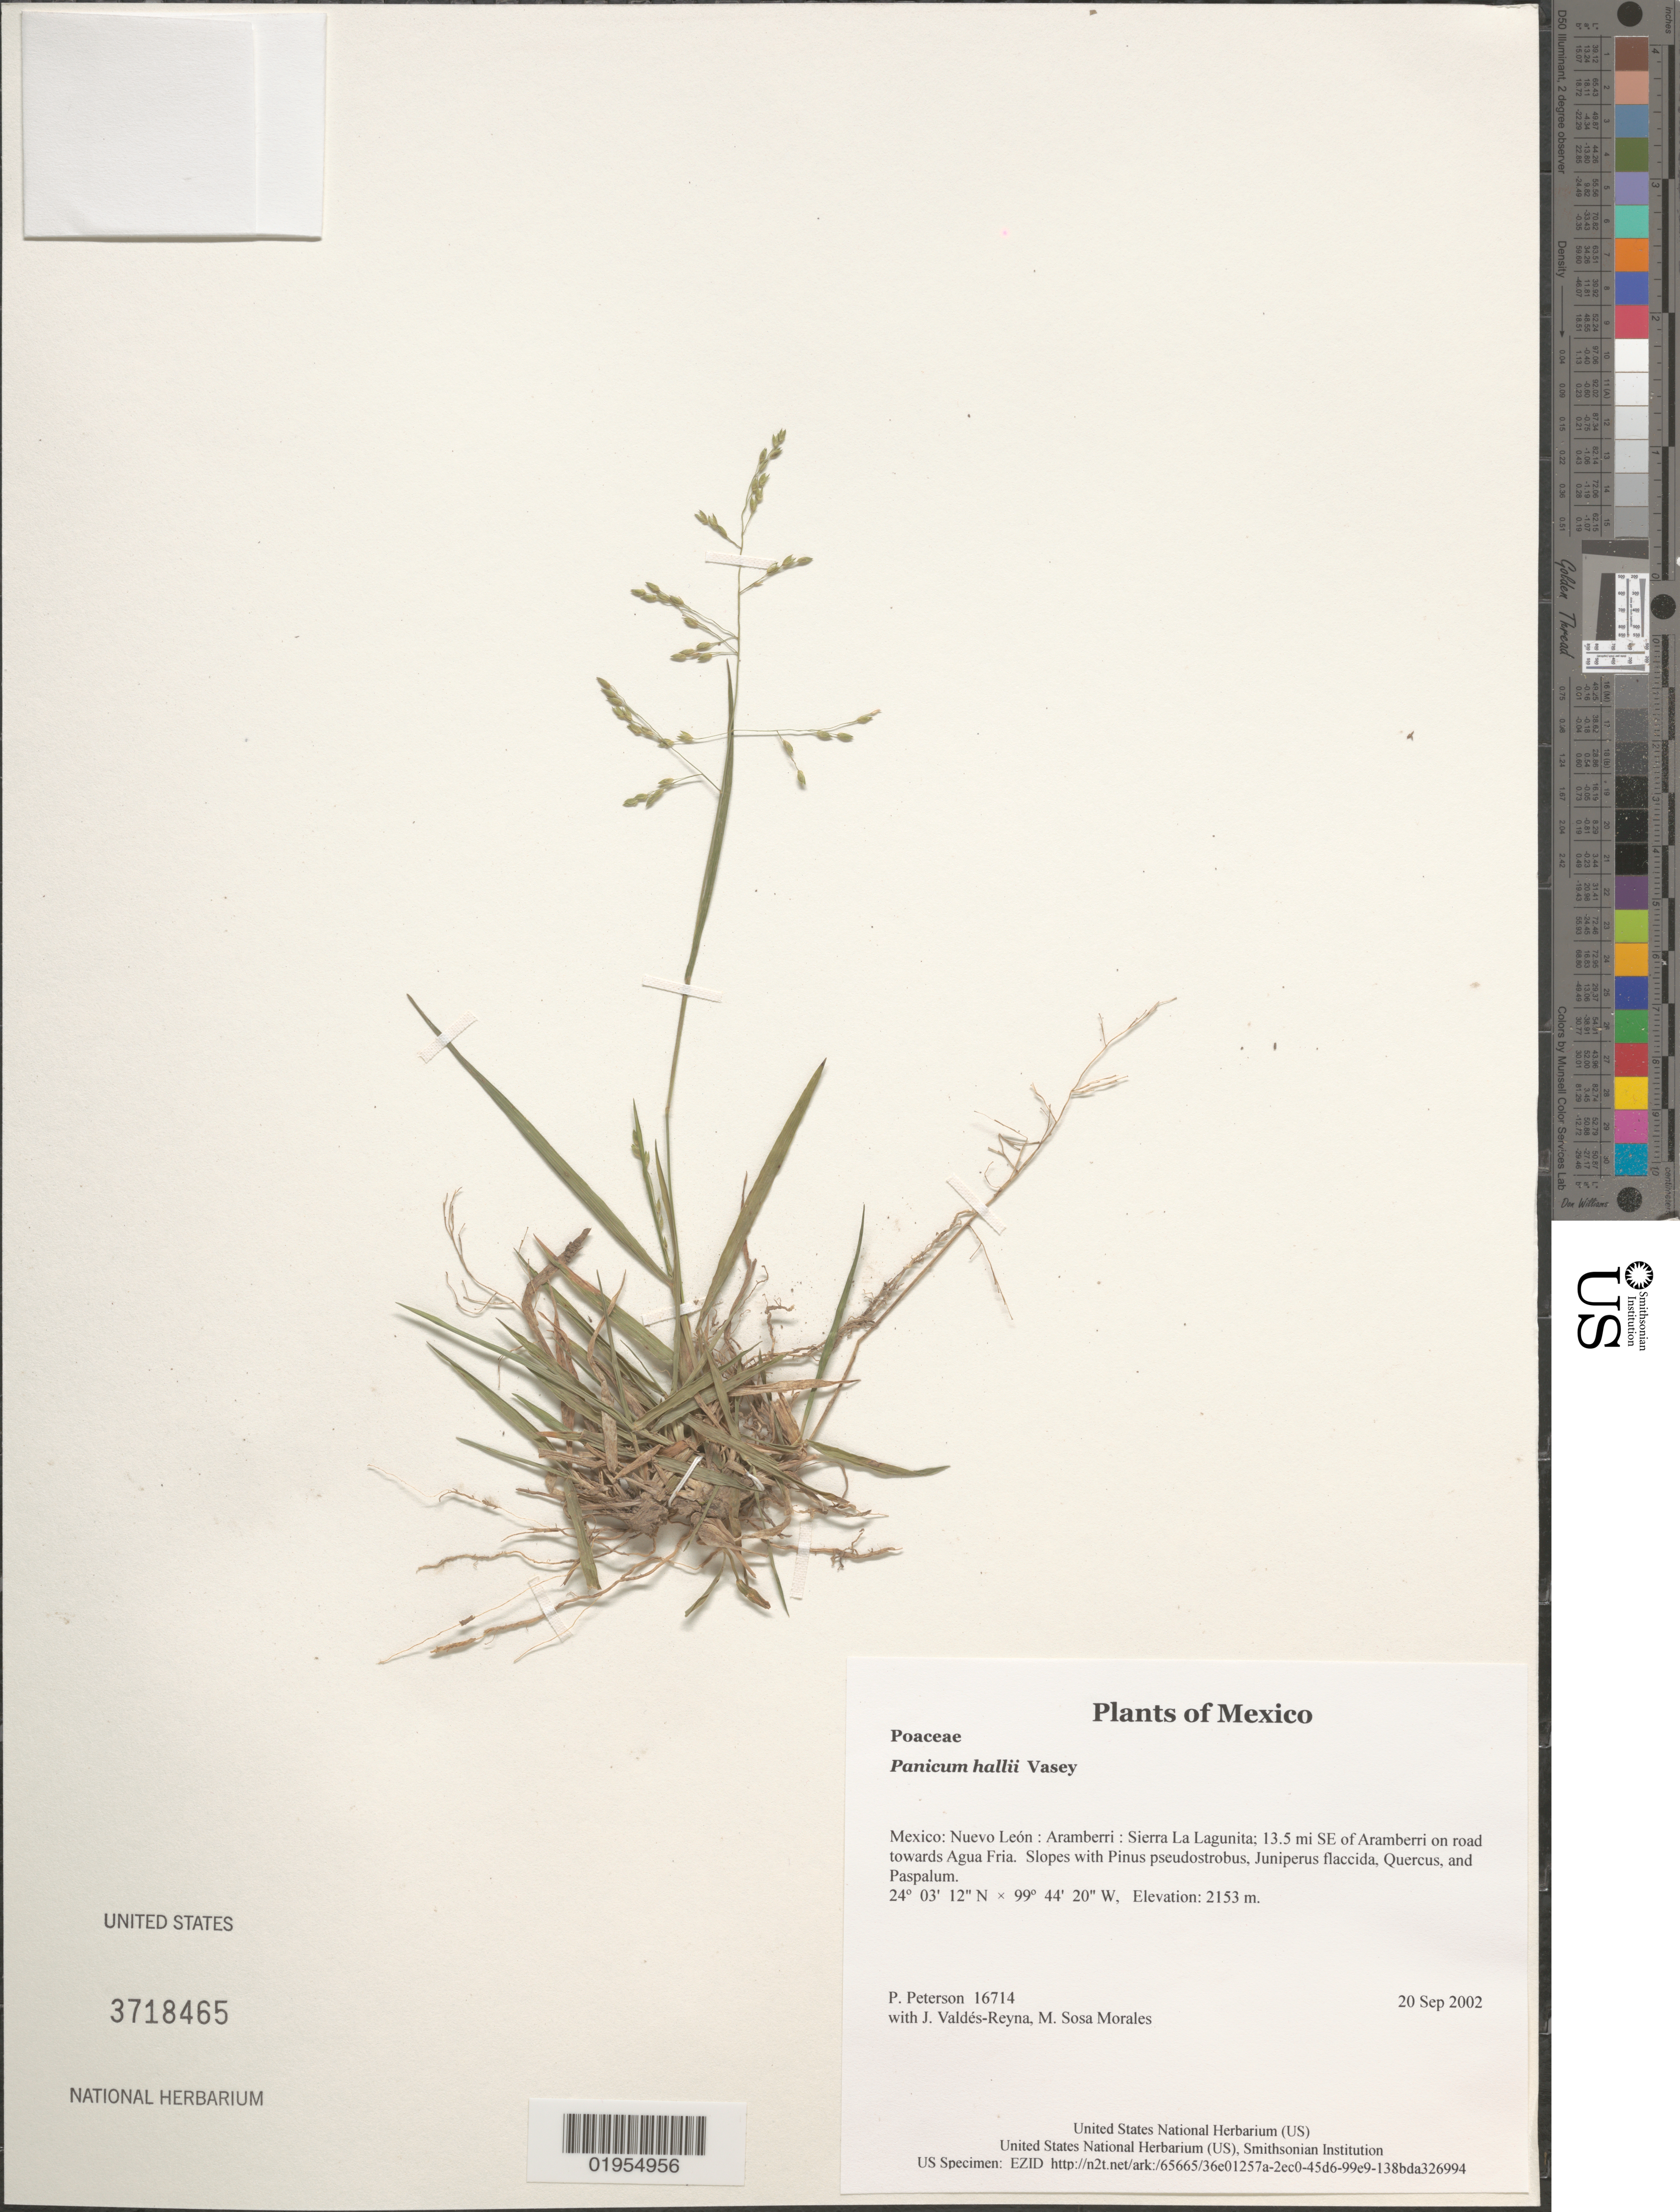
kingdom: Plantae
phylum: Tracheophyta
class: Liliopsida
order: Poales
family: Poaceae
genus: Panicum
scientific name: Panicum hallii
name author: Vasey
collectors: P. M. Peterson, J. Valdés-Reyna & M. Sosa Morales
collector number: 16714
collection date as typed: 20 Sep 2002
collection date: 2002-09-20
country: Mexico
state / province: Nuevo León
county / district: Aramberri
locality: Sierra La Lagunita; 13.5 mi SE of Aramberri on road towards Agua Fria. Slopes with Pinus pseudostrobus, Juniperus flaccida, Quercus, and Paspalum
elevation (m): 2153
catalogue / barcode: US 3718465